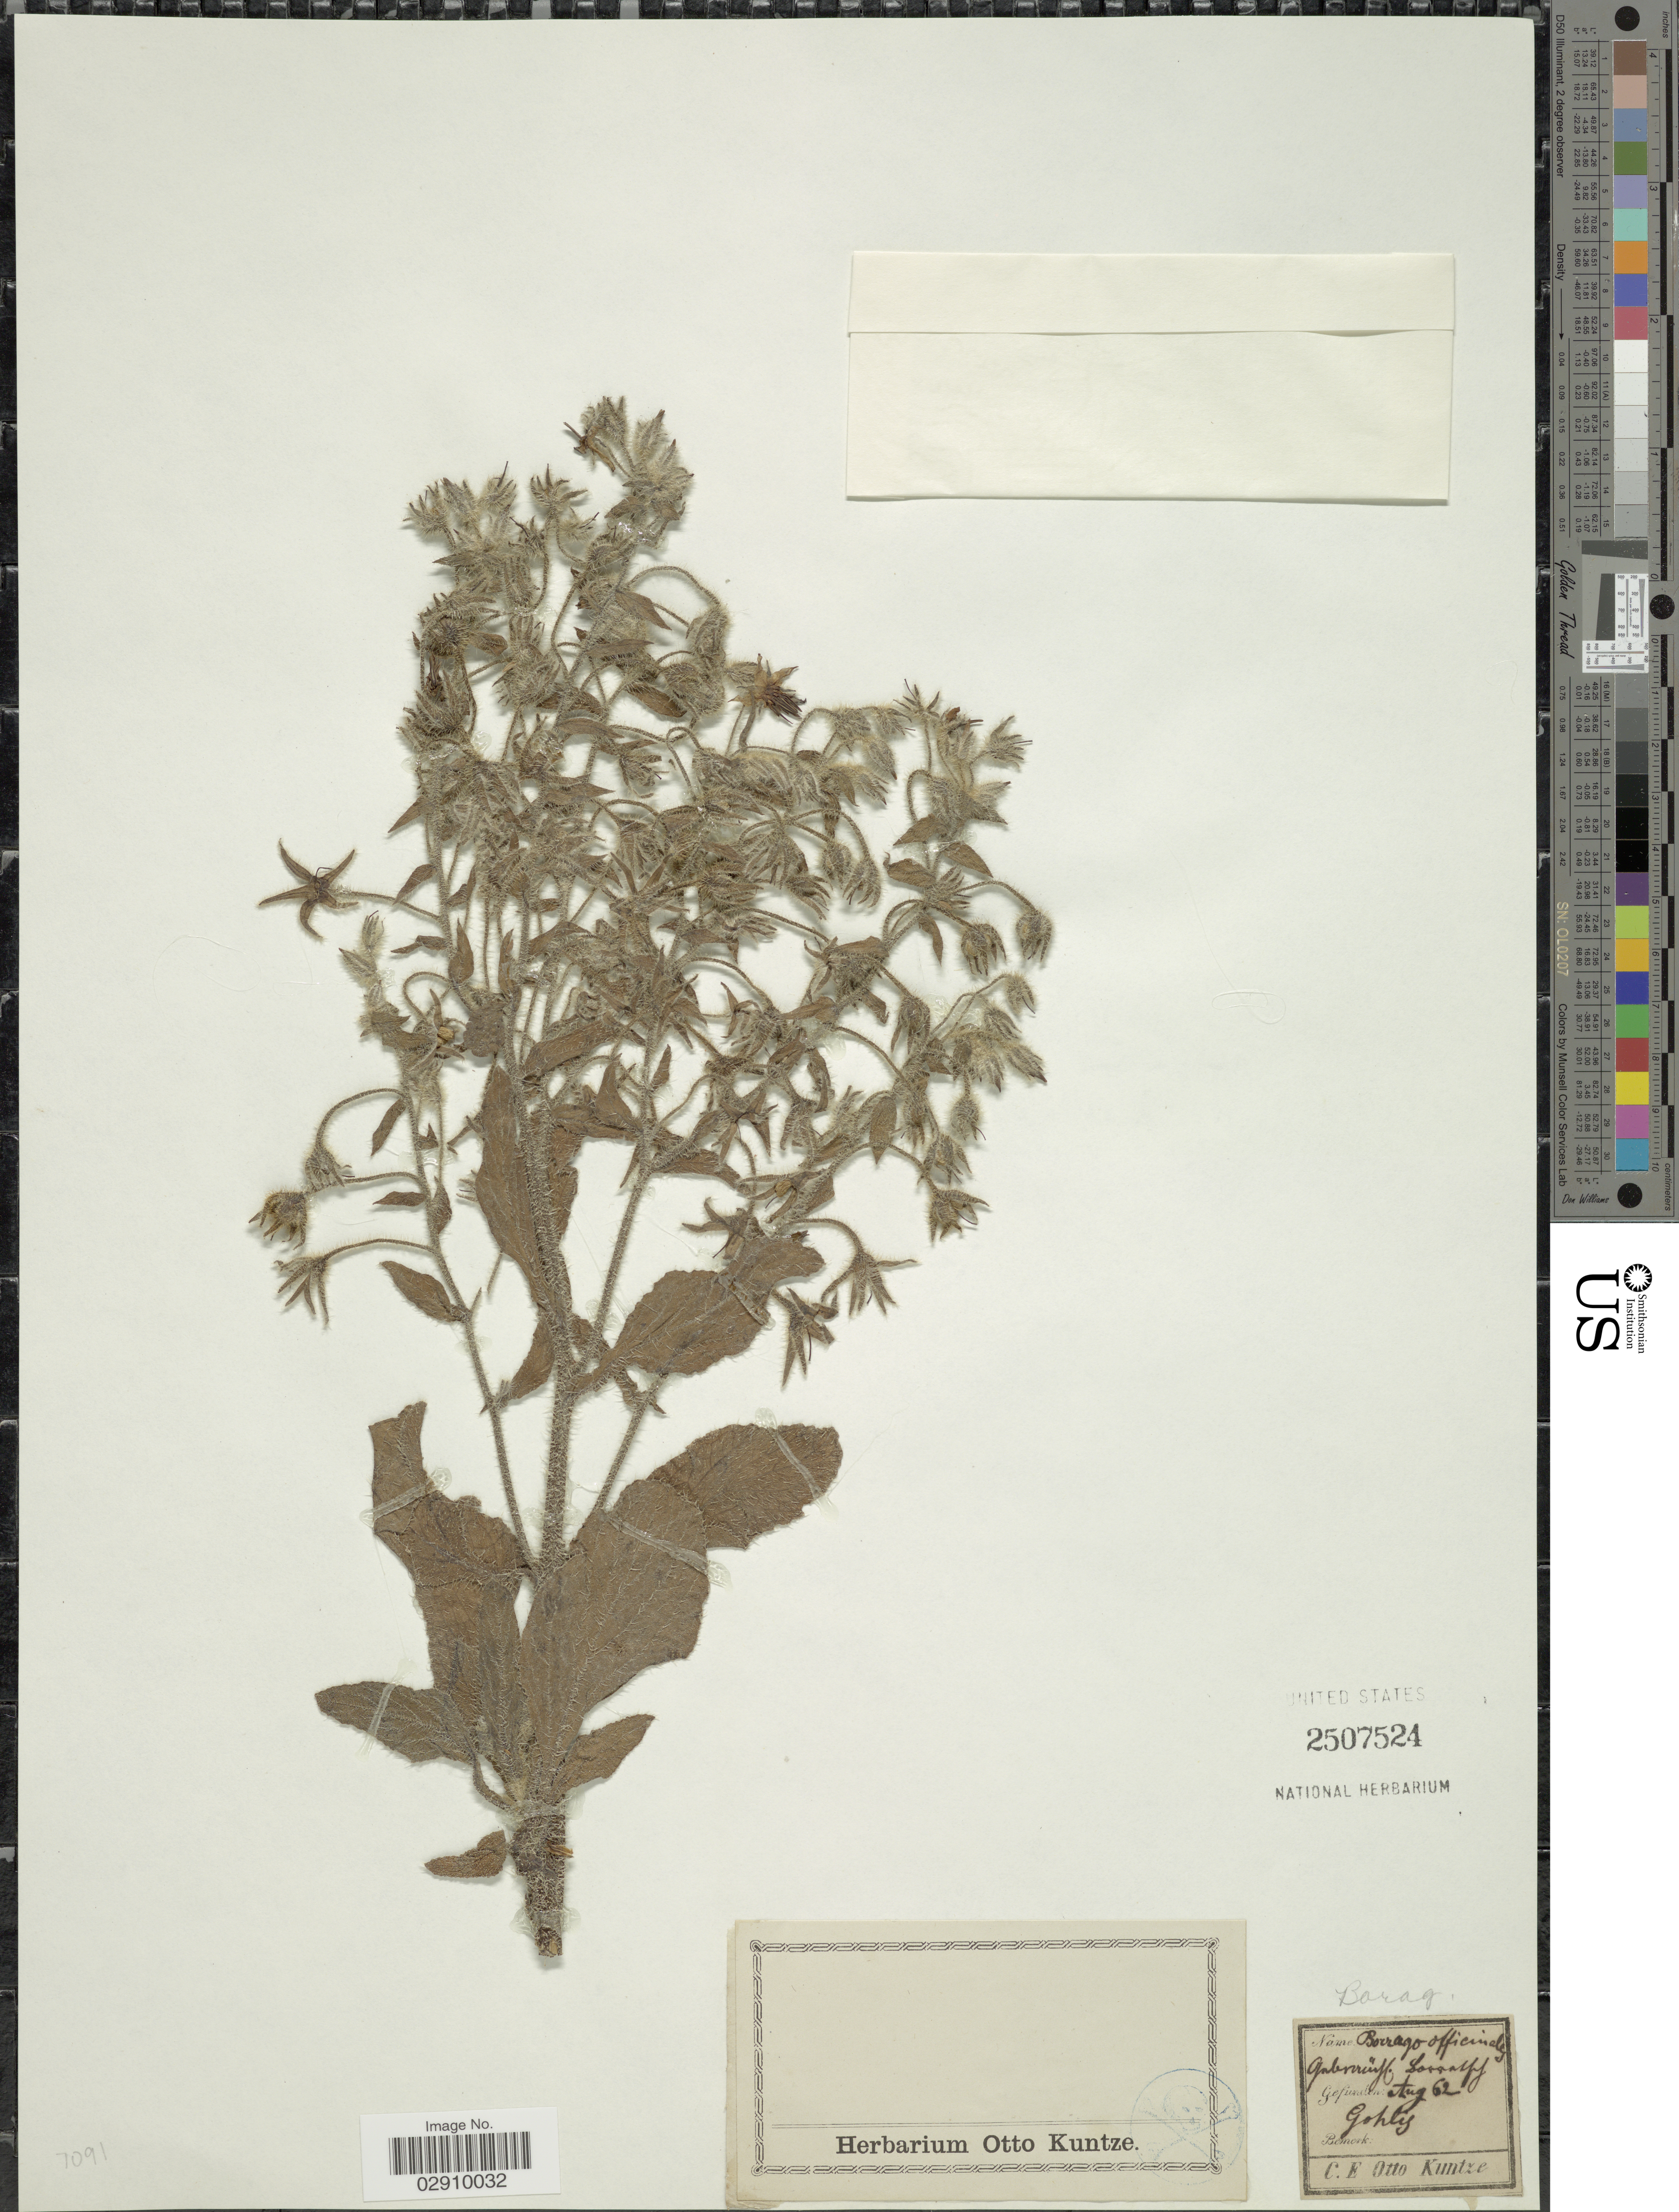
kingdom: Plantae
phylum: Tracheophyta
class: Magnoliopsida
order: Boraginales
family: Boraginaceae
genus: Borago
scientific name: Borago officinalis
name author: L.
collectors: C.E.O. Kuntze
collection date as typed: Transcribed d/m/y: /8/62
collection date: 1862-08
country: Germany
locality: Gohlis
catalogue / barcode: US 2507524